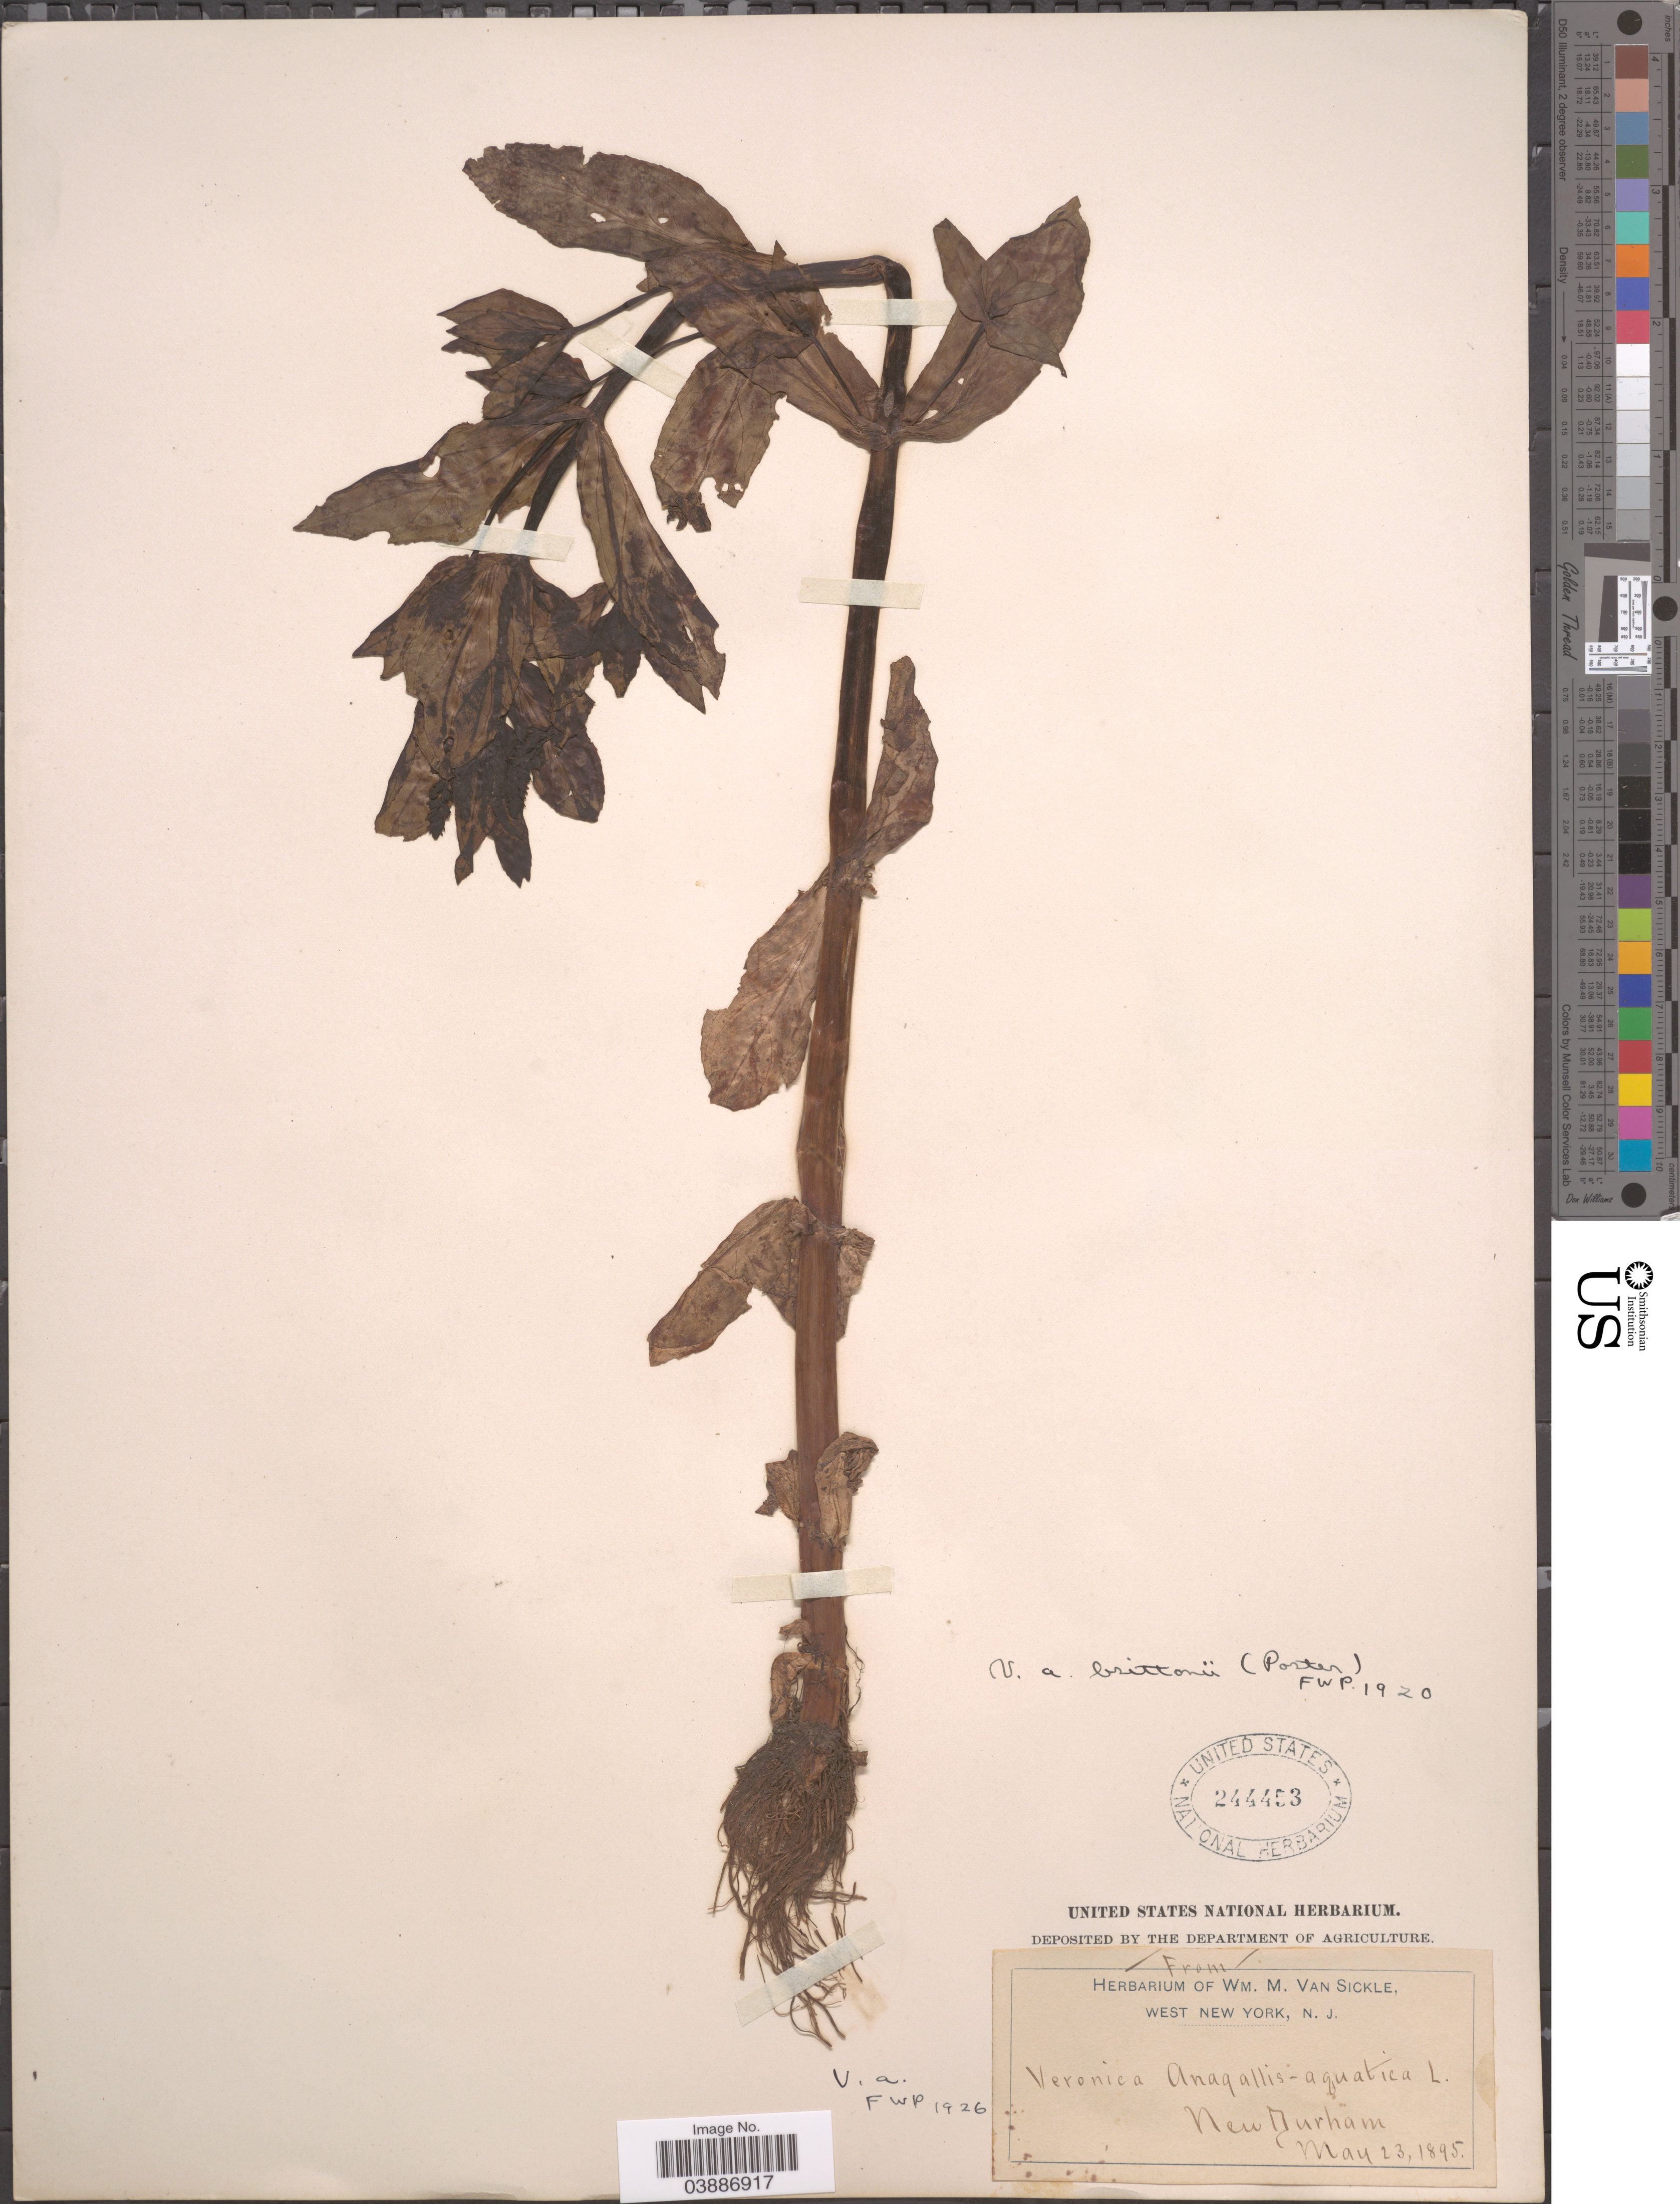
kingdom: Plantae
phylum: Tracheophyta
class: Magnoliopsida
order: Lamiales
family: Plantaginaceae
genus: Veronica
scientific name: Veronica anagallis-aquatica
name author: L.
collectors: ex herb. Wm. M. Van Sickle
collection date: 1895-05-23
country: United States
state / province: New York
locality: New Durham.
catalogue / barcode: US 244453